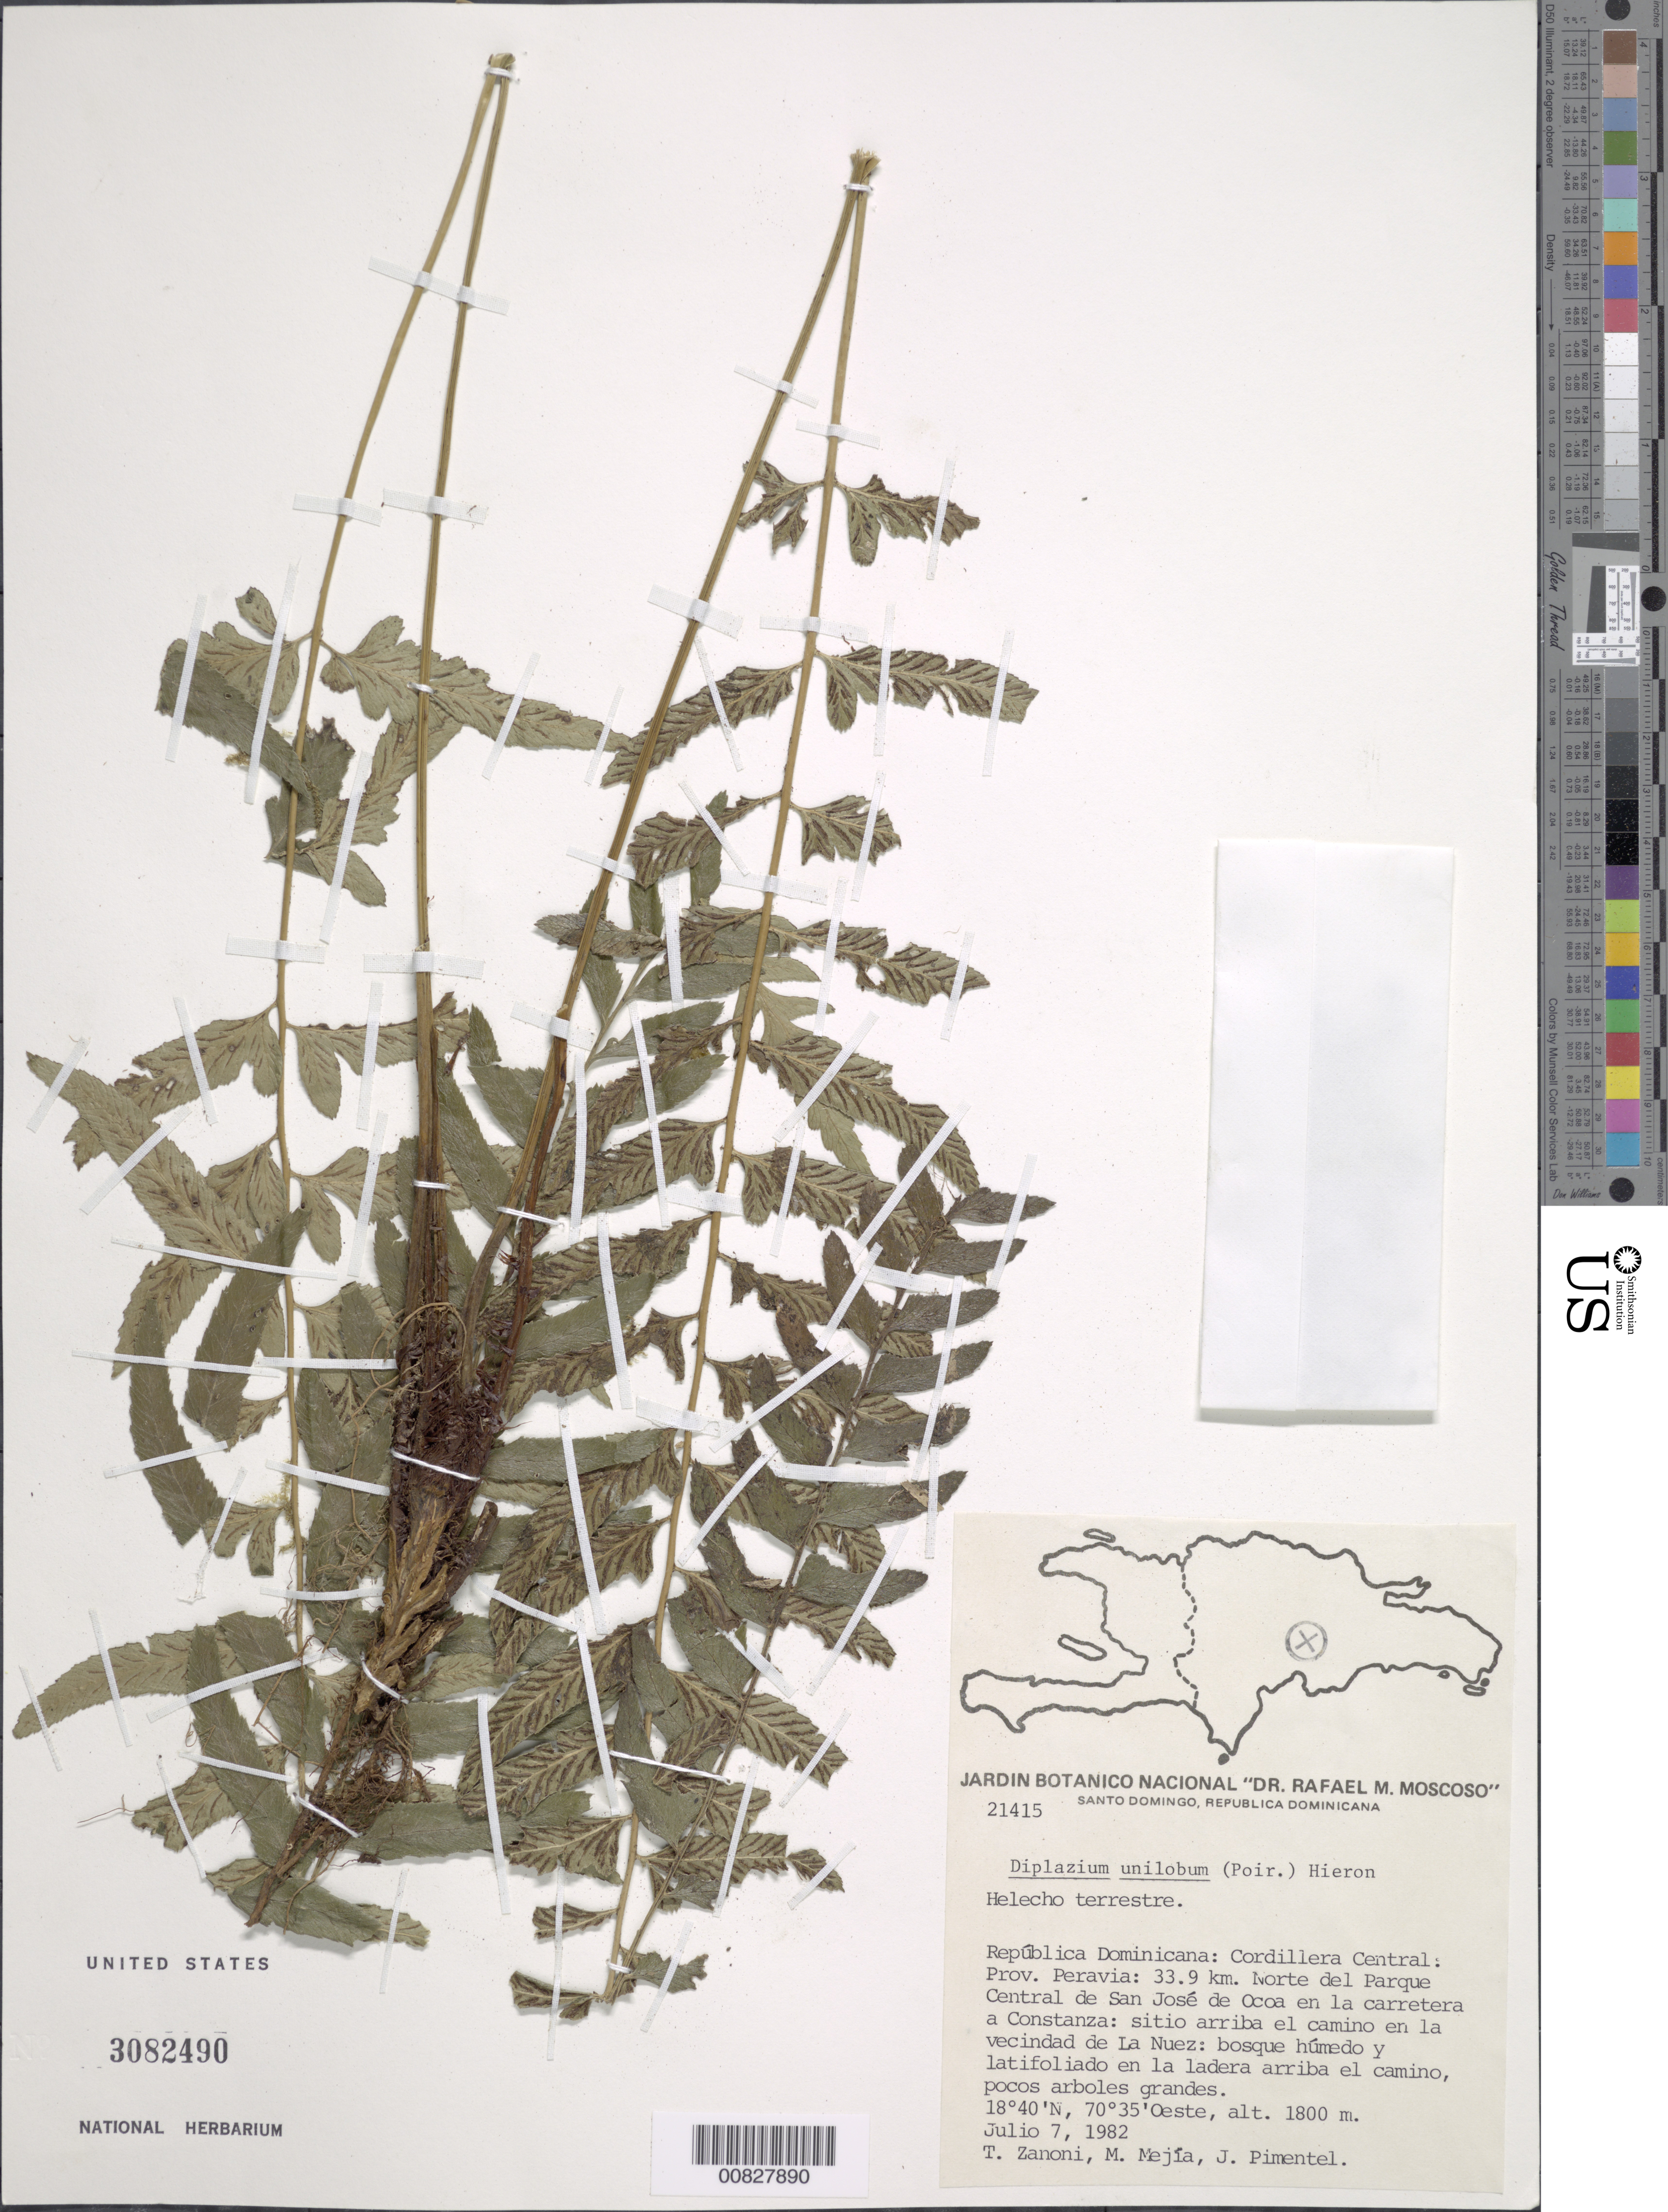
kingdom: Plantae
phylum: Tracheophyta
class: Polypodiopsida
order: Polypodiales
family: Athyriaceae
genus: Diplazium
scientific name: Diplazium unilobum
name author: (Poir.) Hieron.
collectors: T. A. Zanoni, M. Mejia & J. Pimentel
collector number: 21415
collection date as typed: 07 Jul 1982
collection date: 1982-07-07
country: Dominican Republic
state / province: Peravia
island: Hispaniola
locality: Cordillera Central, 33.9 km N del Parque Central de San José de Ocoa, carretera a Constanza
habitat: Bosque húmedo y latifoliado en la ladera arriba el camino, pocos arboles grandes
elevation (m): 1800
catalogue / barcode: US 3082490